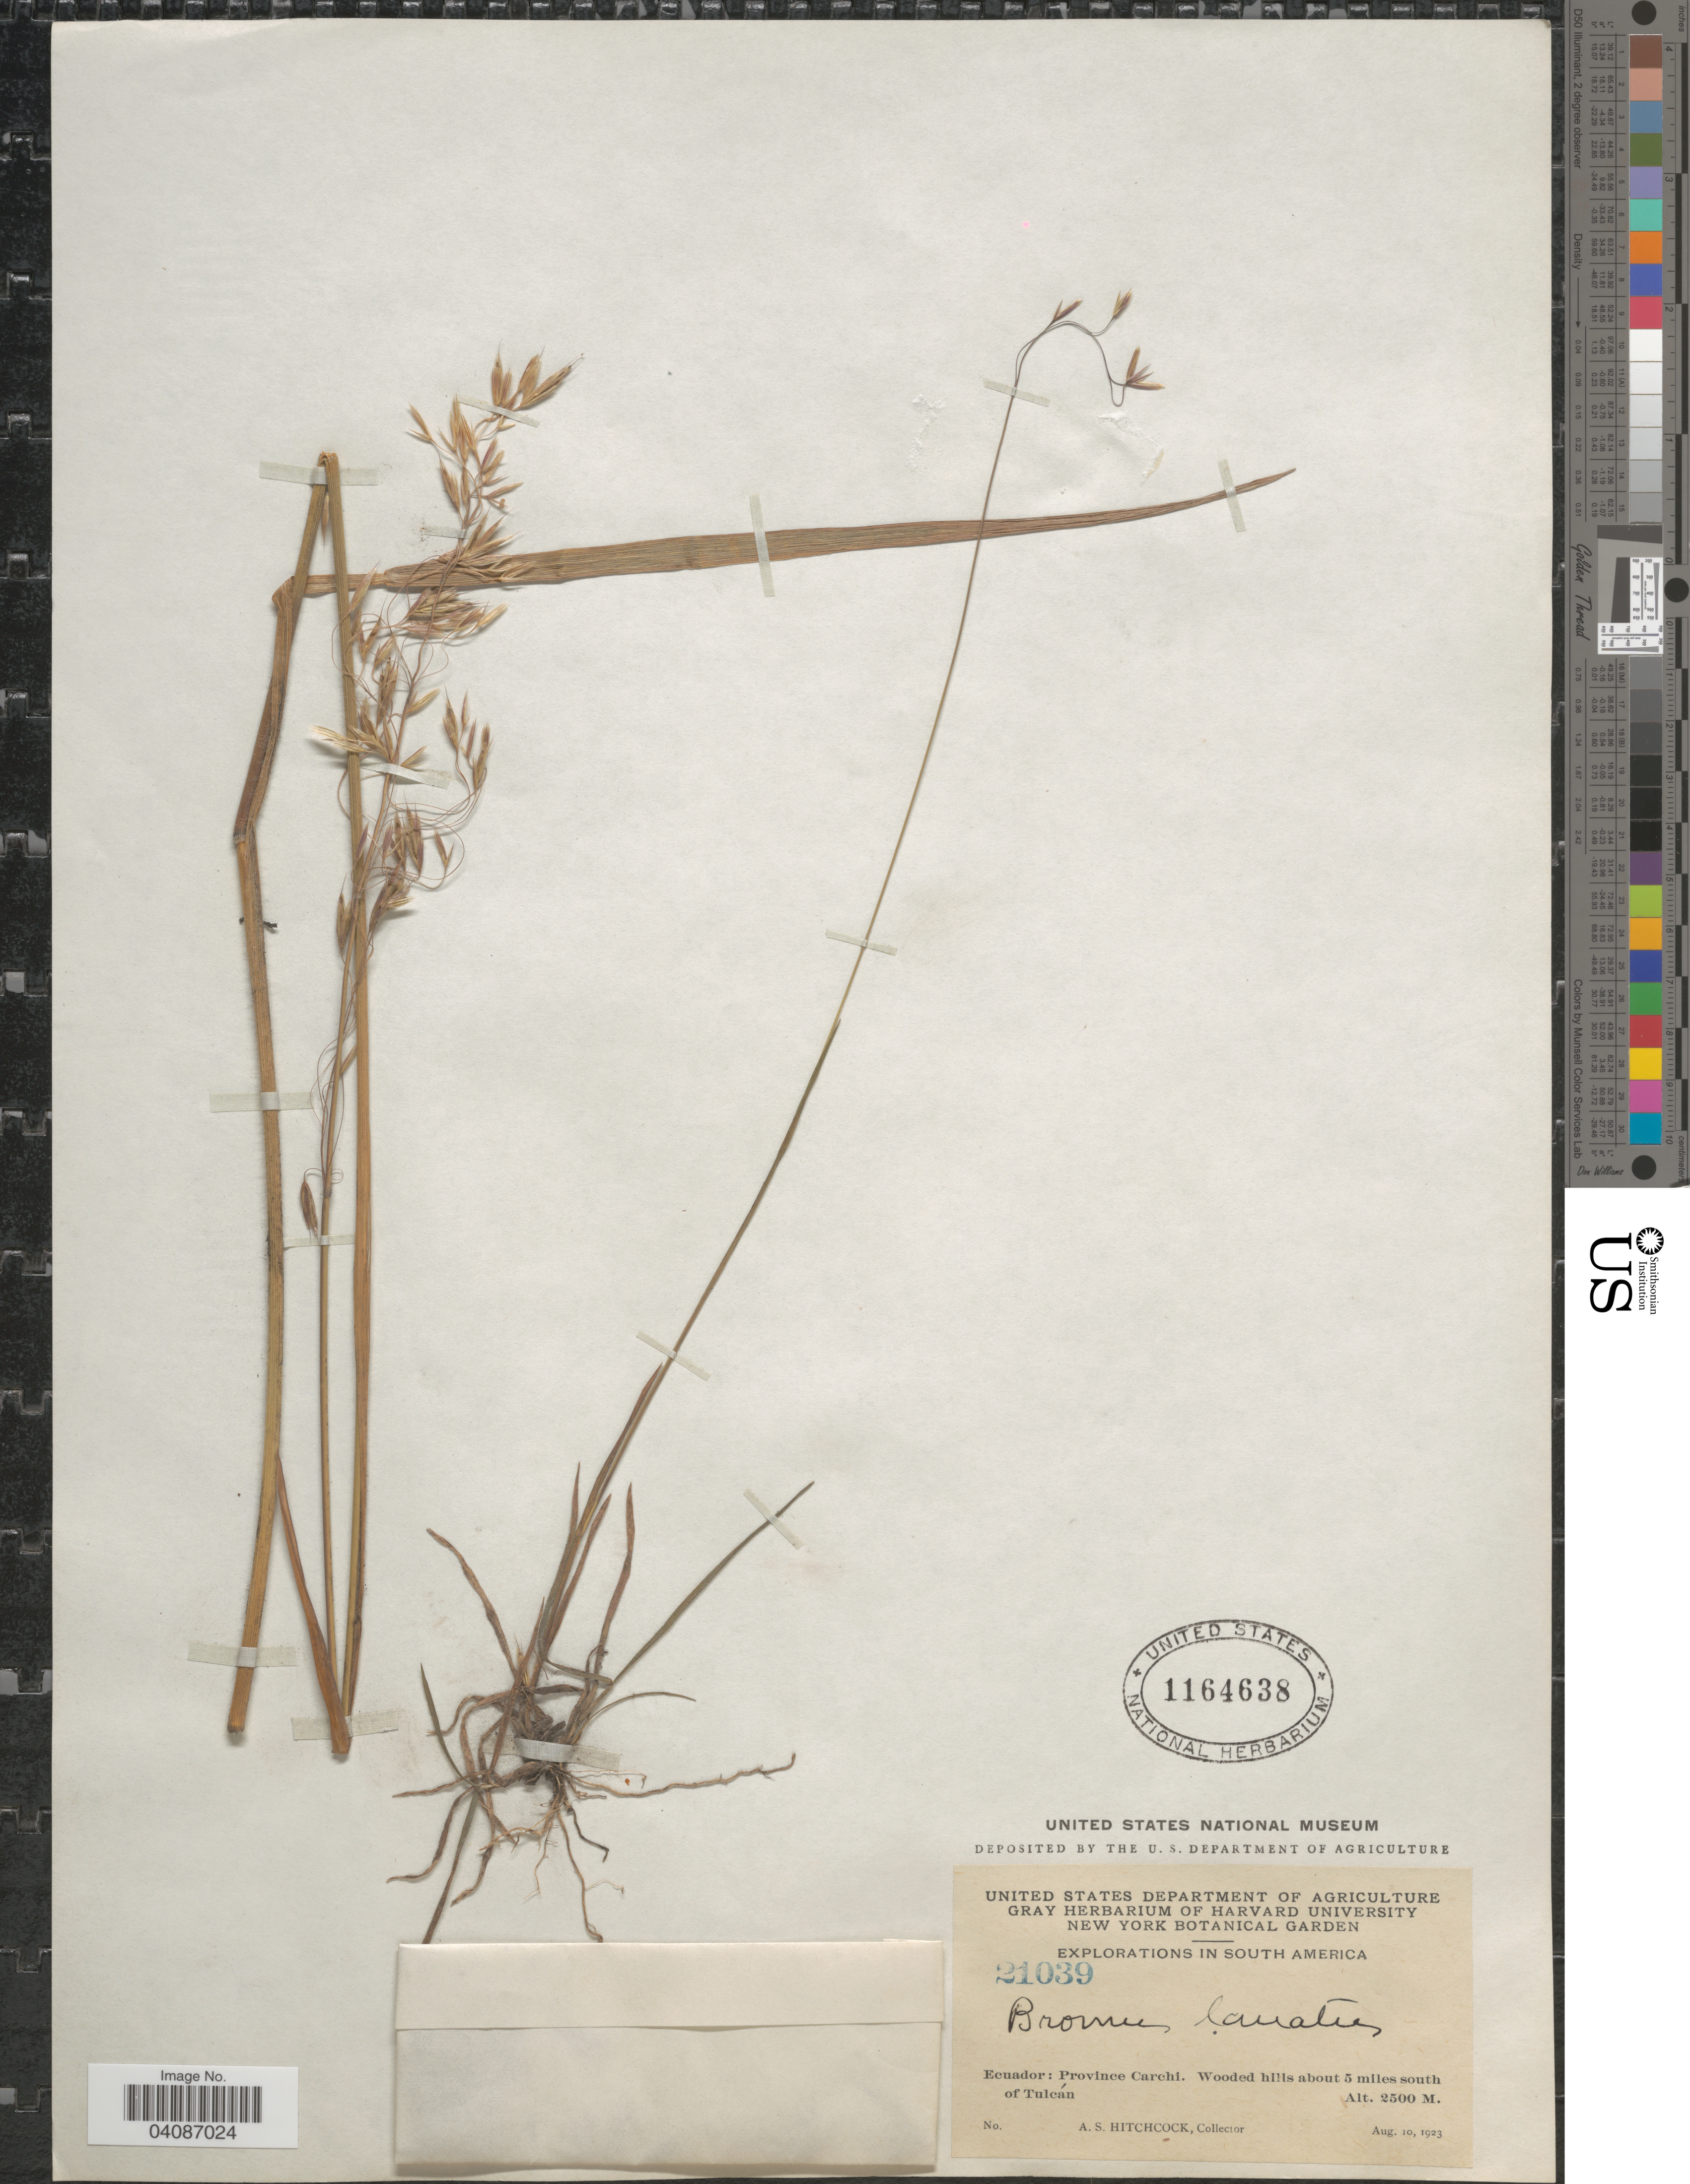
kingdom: Plantae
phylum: Tracheophyta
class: Liliopsida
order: Poales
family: Poaceae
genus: Bromus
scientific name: Bromus lanatus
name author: Kunth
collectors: A. S. Hitchcock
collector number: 21039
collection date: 1923-08-10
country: Ecuador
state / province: Carchi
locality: Explorations In South America. Wooded hills about 5 miles south of Tulcán.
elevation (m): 2500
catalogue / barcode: US 1164638